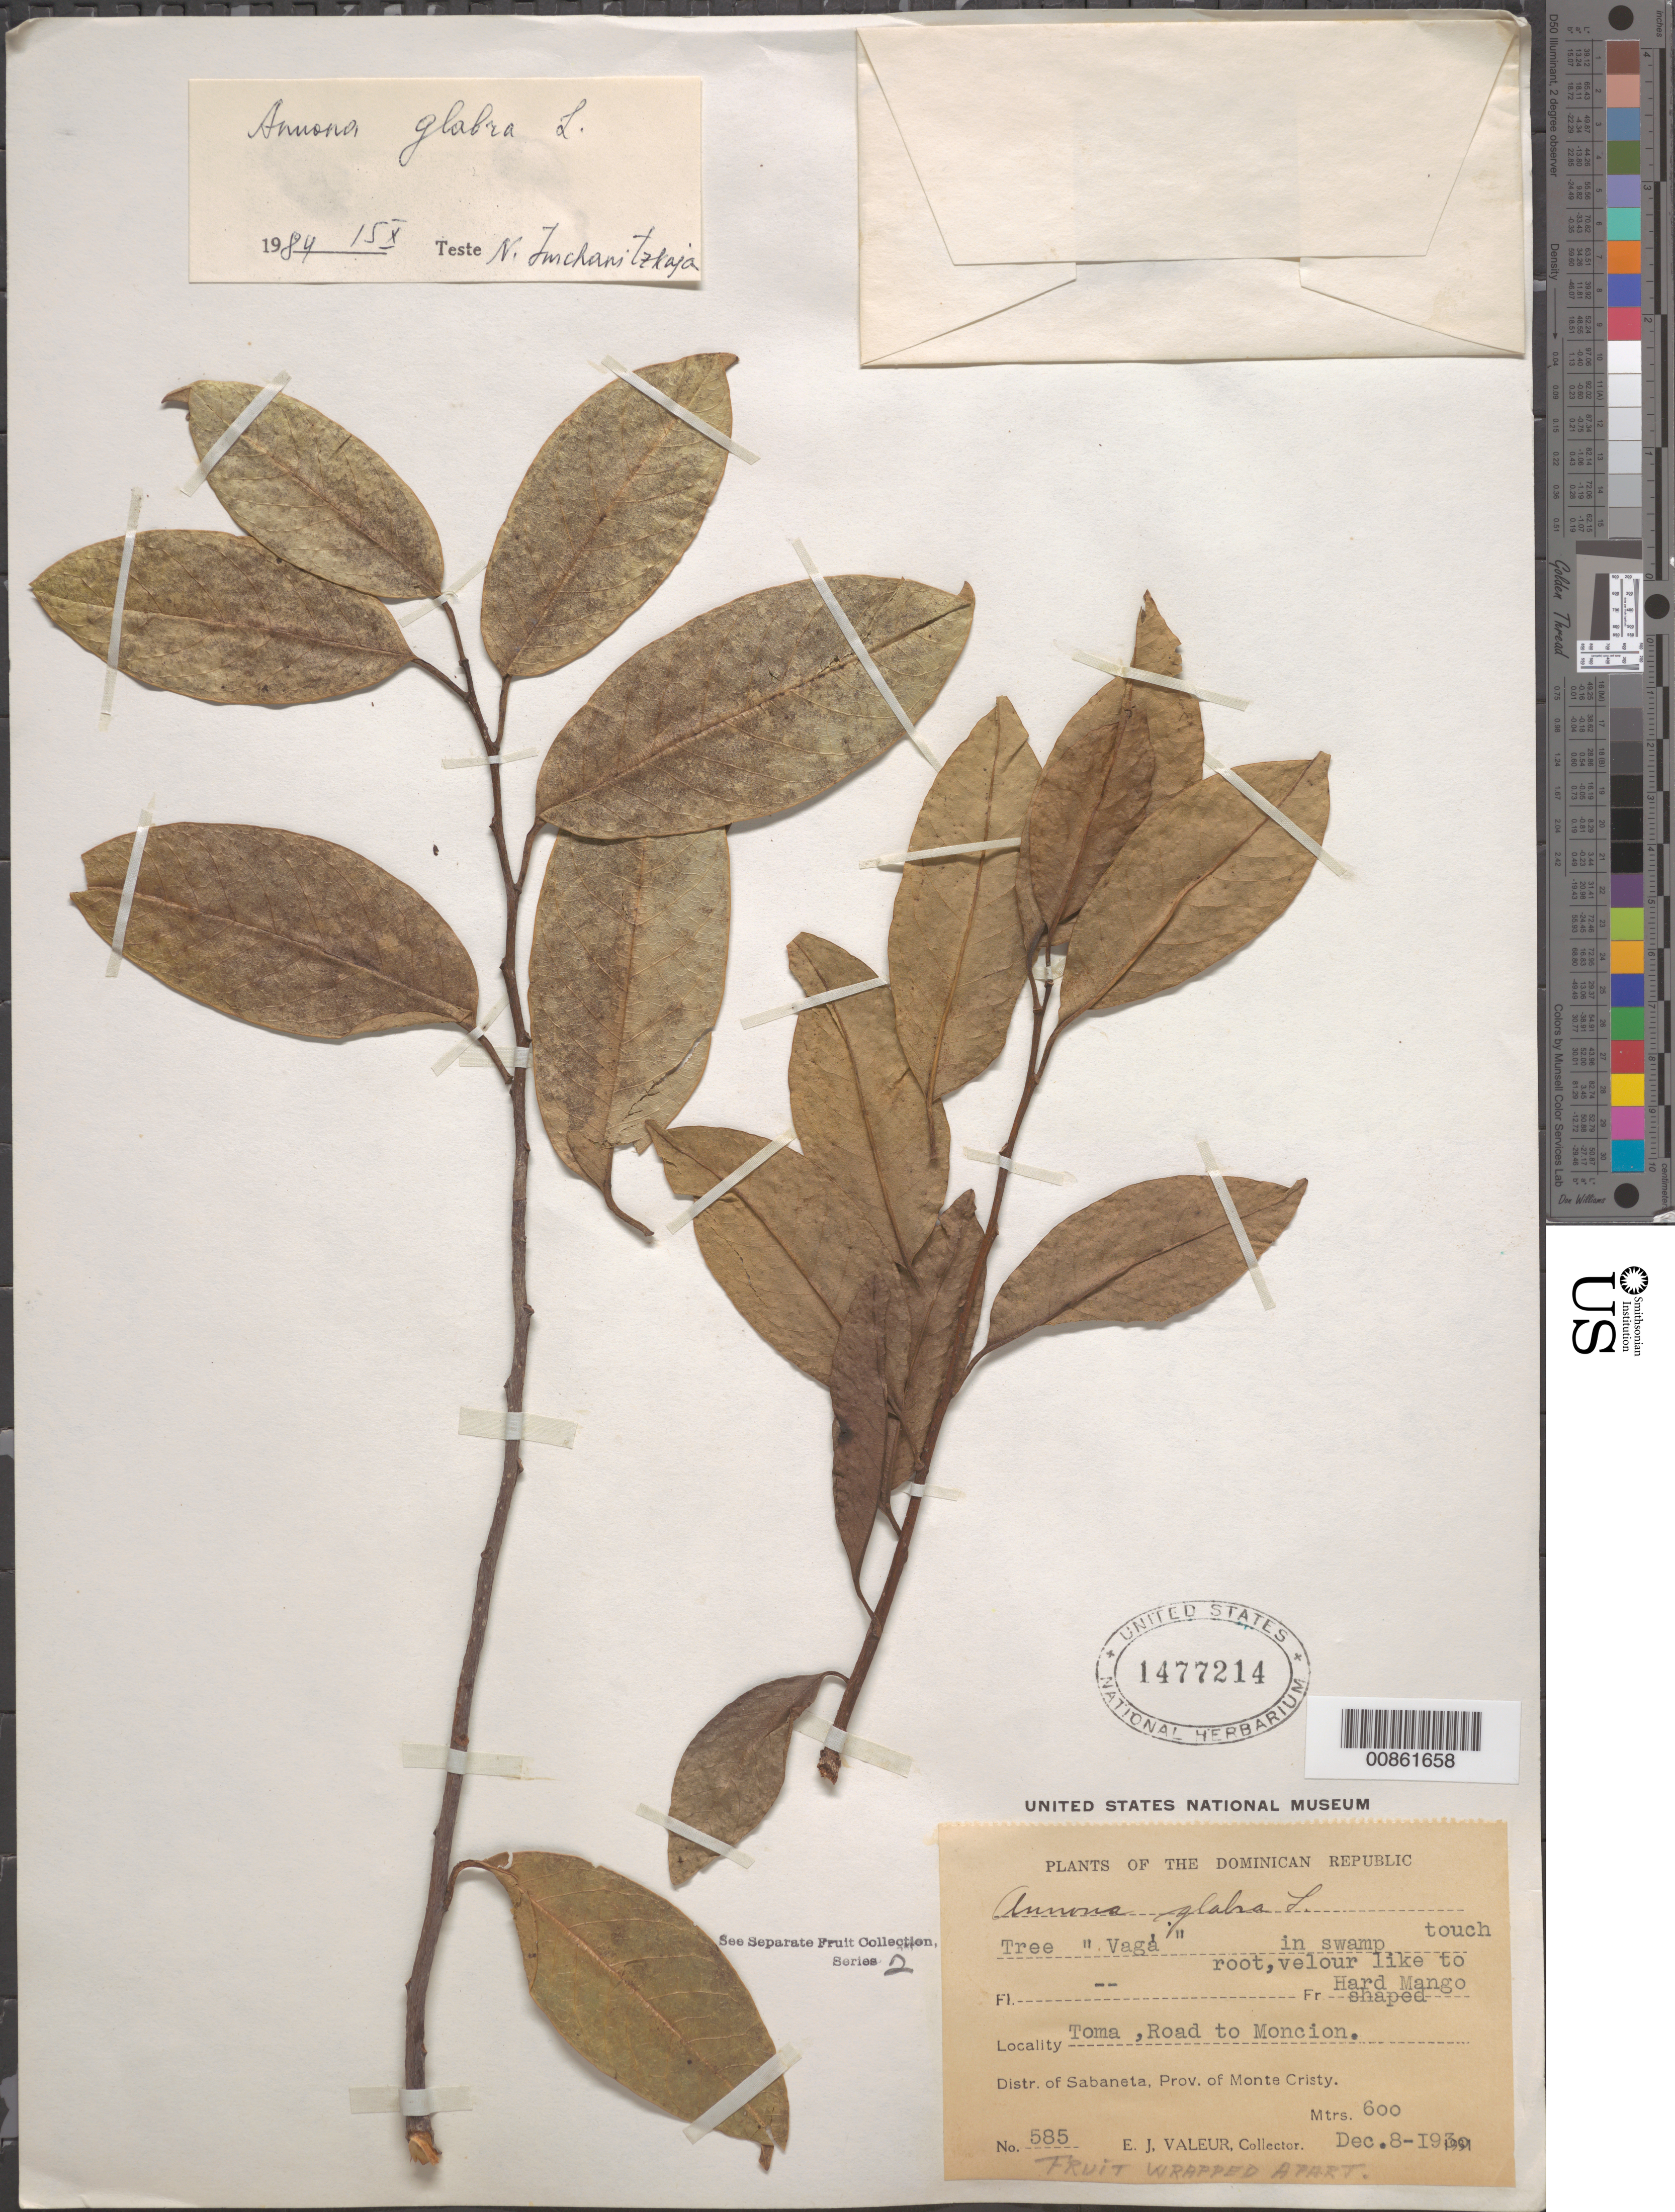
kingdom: Plantae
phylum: Tracheophyta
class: Magnoliopsida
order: Magnoliales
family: Annonaceae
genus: Annona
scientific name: Annona glabra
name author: L.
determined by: Imchanitzkaja, N.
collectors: E. Valeur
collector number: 585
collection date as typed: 08 Dec 1930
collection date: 1930-12-08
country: Dominican Republic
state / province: Monte Cristi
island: Hispaniola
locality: Toma, road to Monción.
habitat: In swamp.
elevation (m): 600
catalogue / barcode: US 1477214